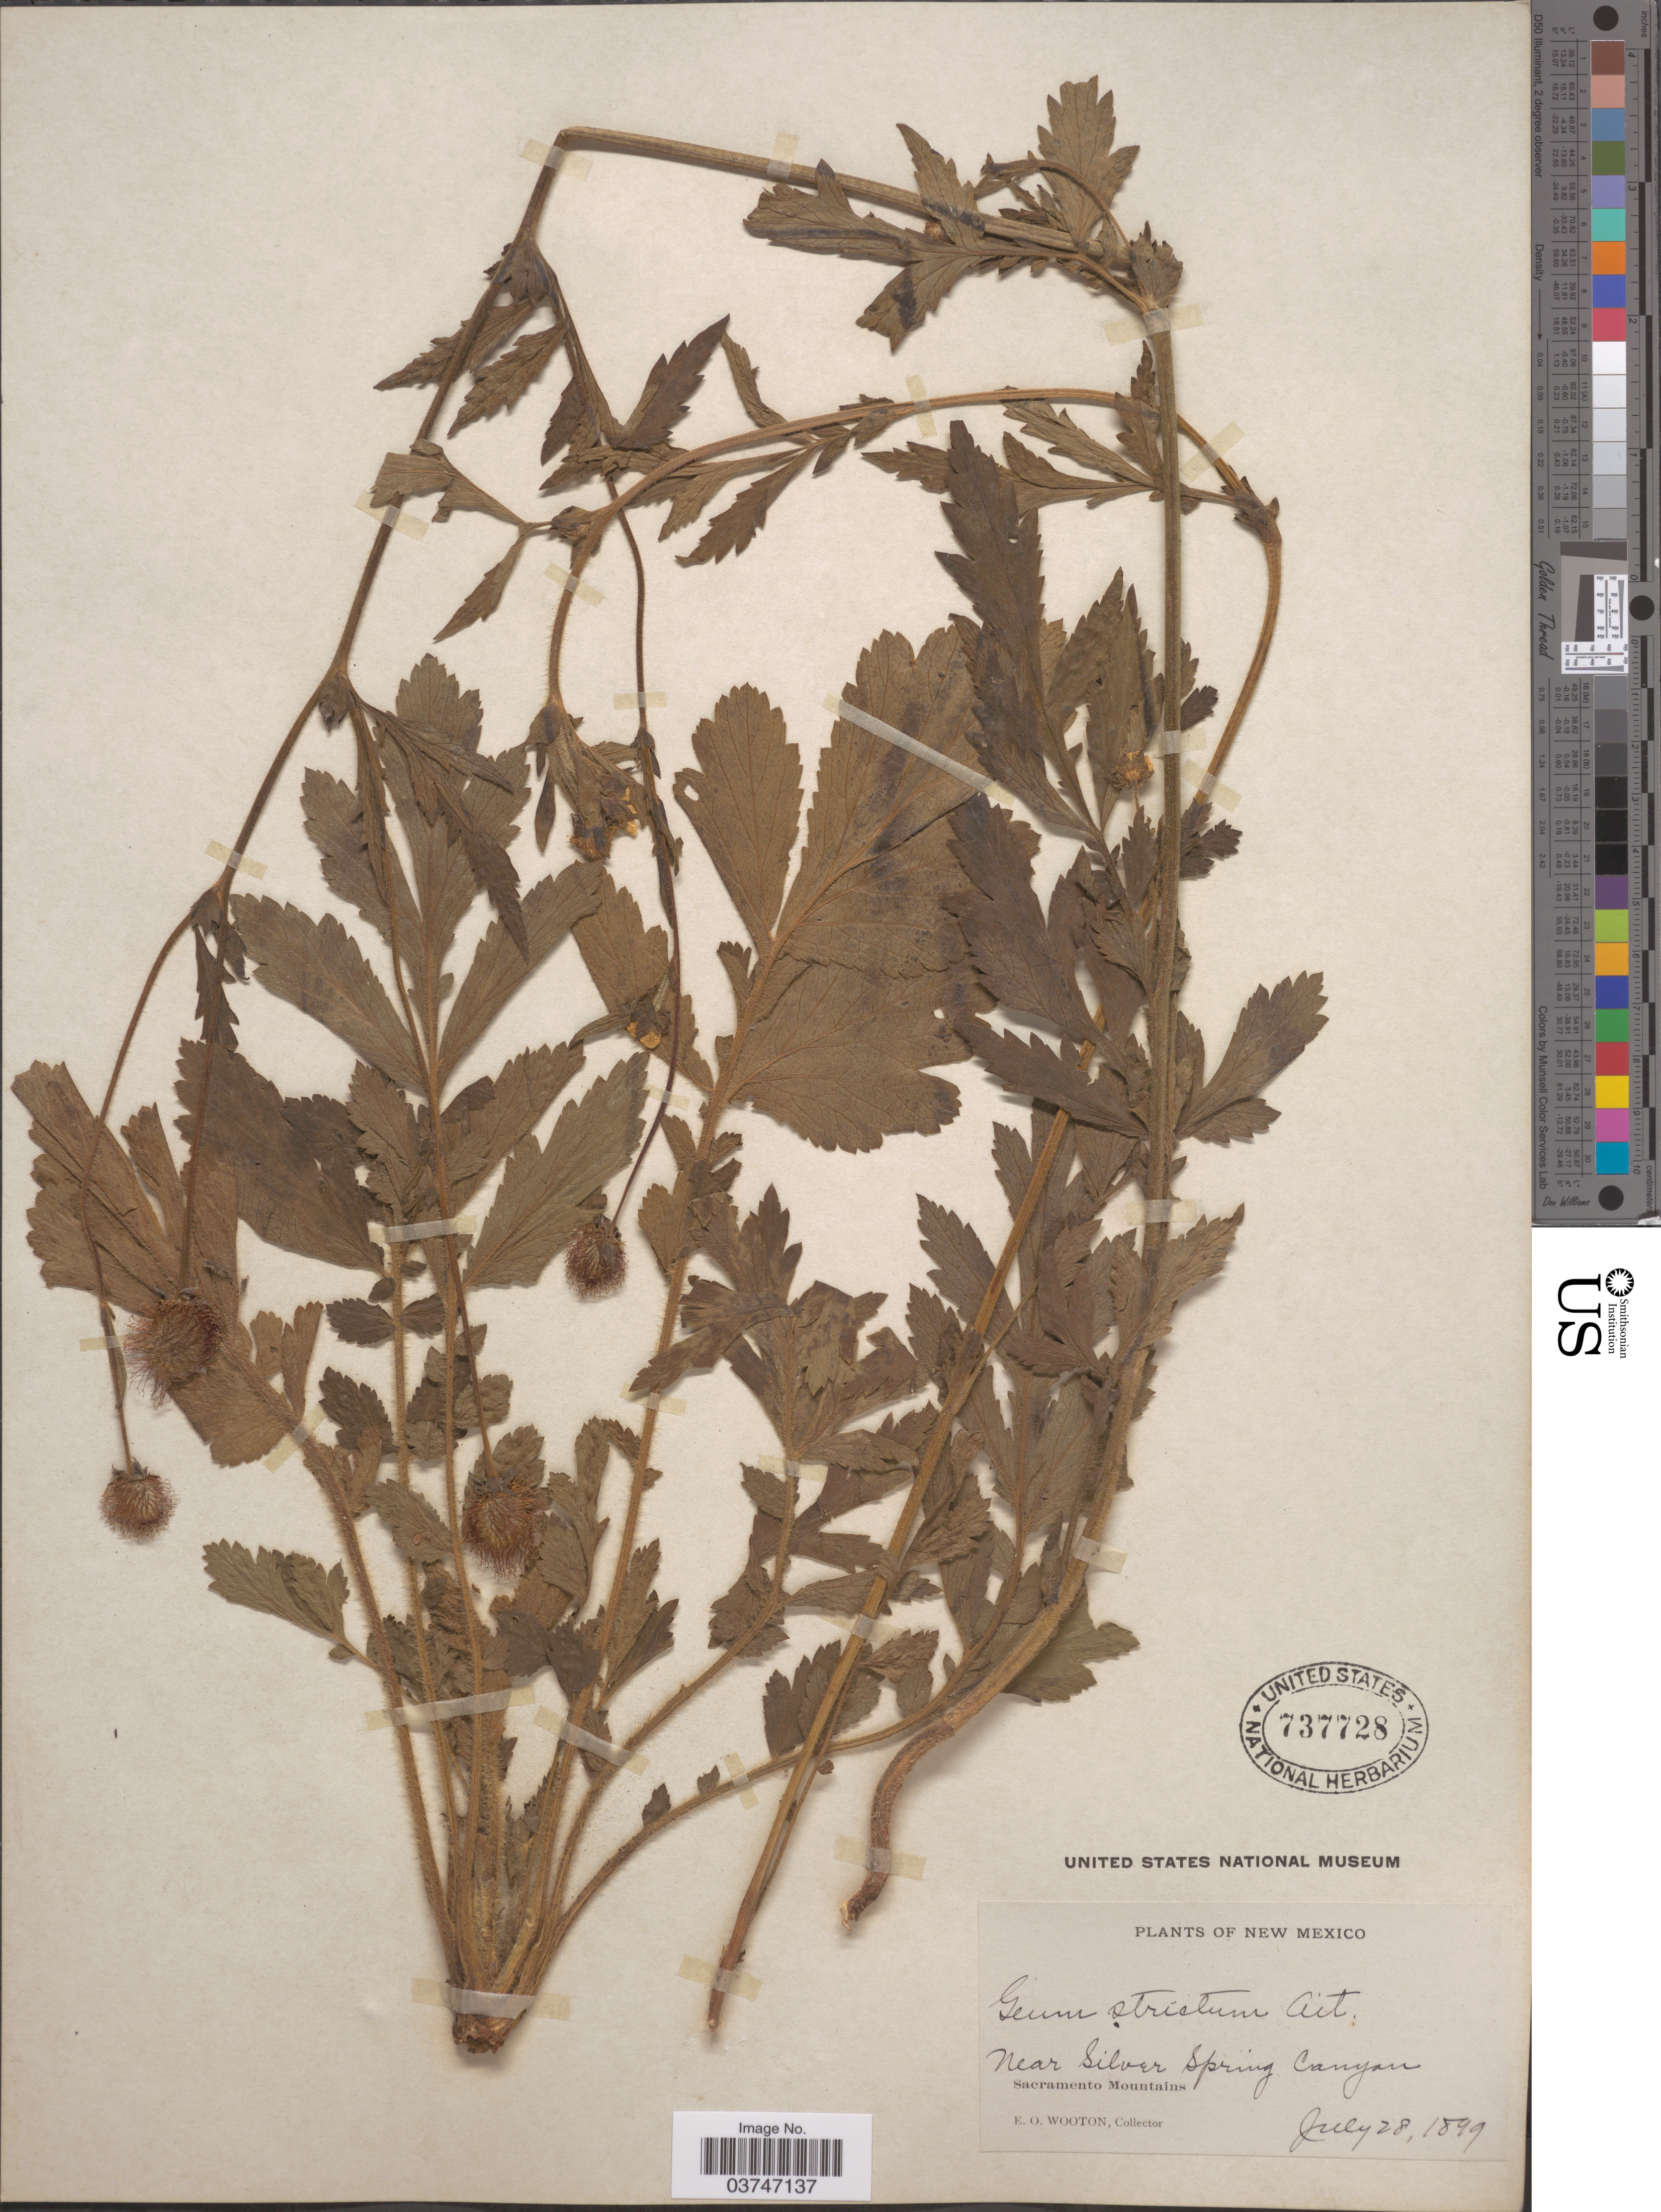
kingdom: Plantae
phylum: Tracheophyta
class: Magnoliopsida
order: Rosales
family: Rosaceae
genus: Geum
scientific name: Geum aleppicum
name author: Jacq.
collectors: E. O. Wooton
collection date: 1899-07-28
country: United States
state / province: New Mexico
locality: Near Silver Spring Canyon. Sacramento Mountains.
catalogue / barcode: US 737728